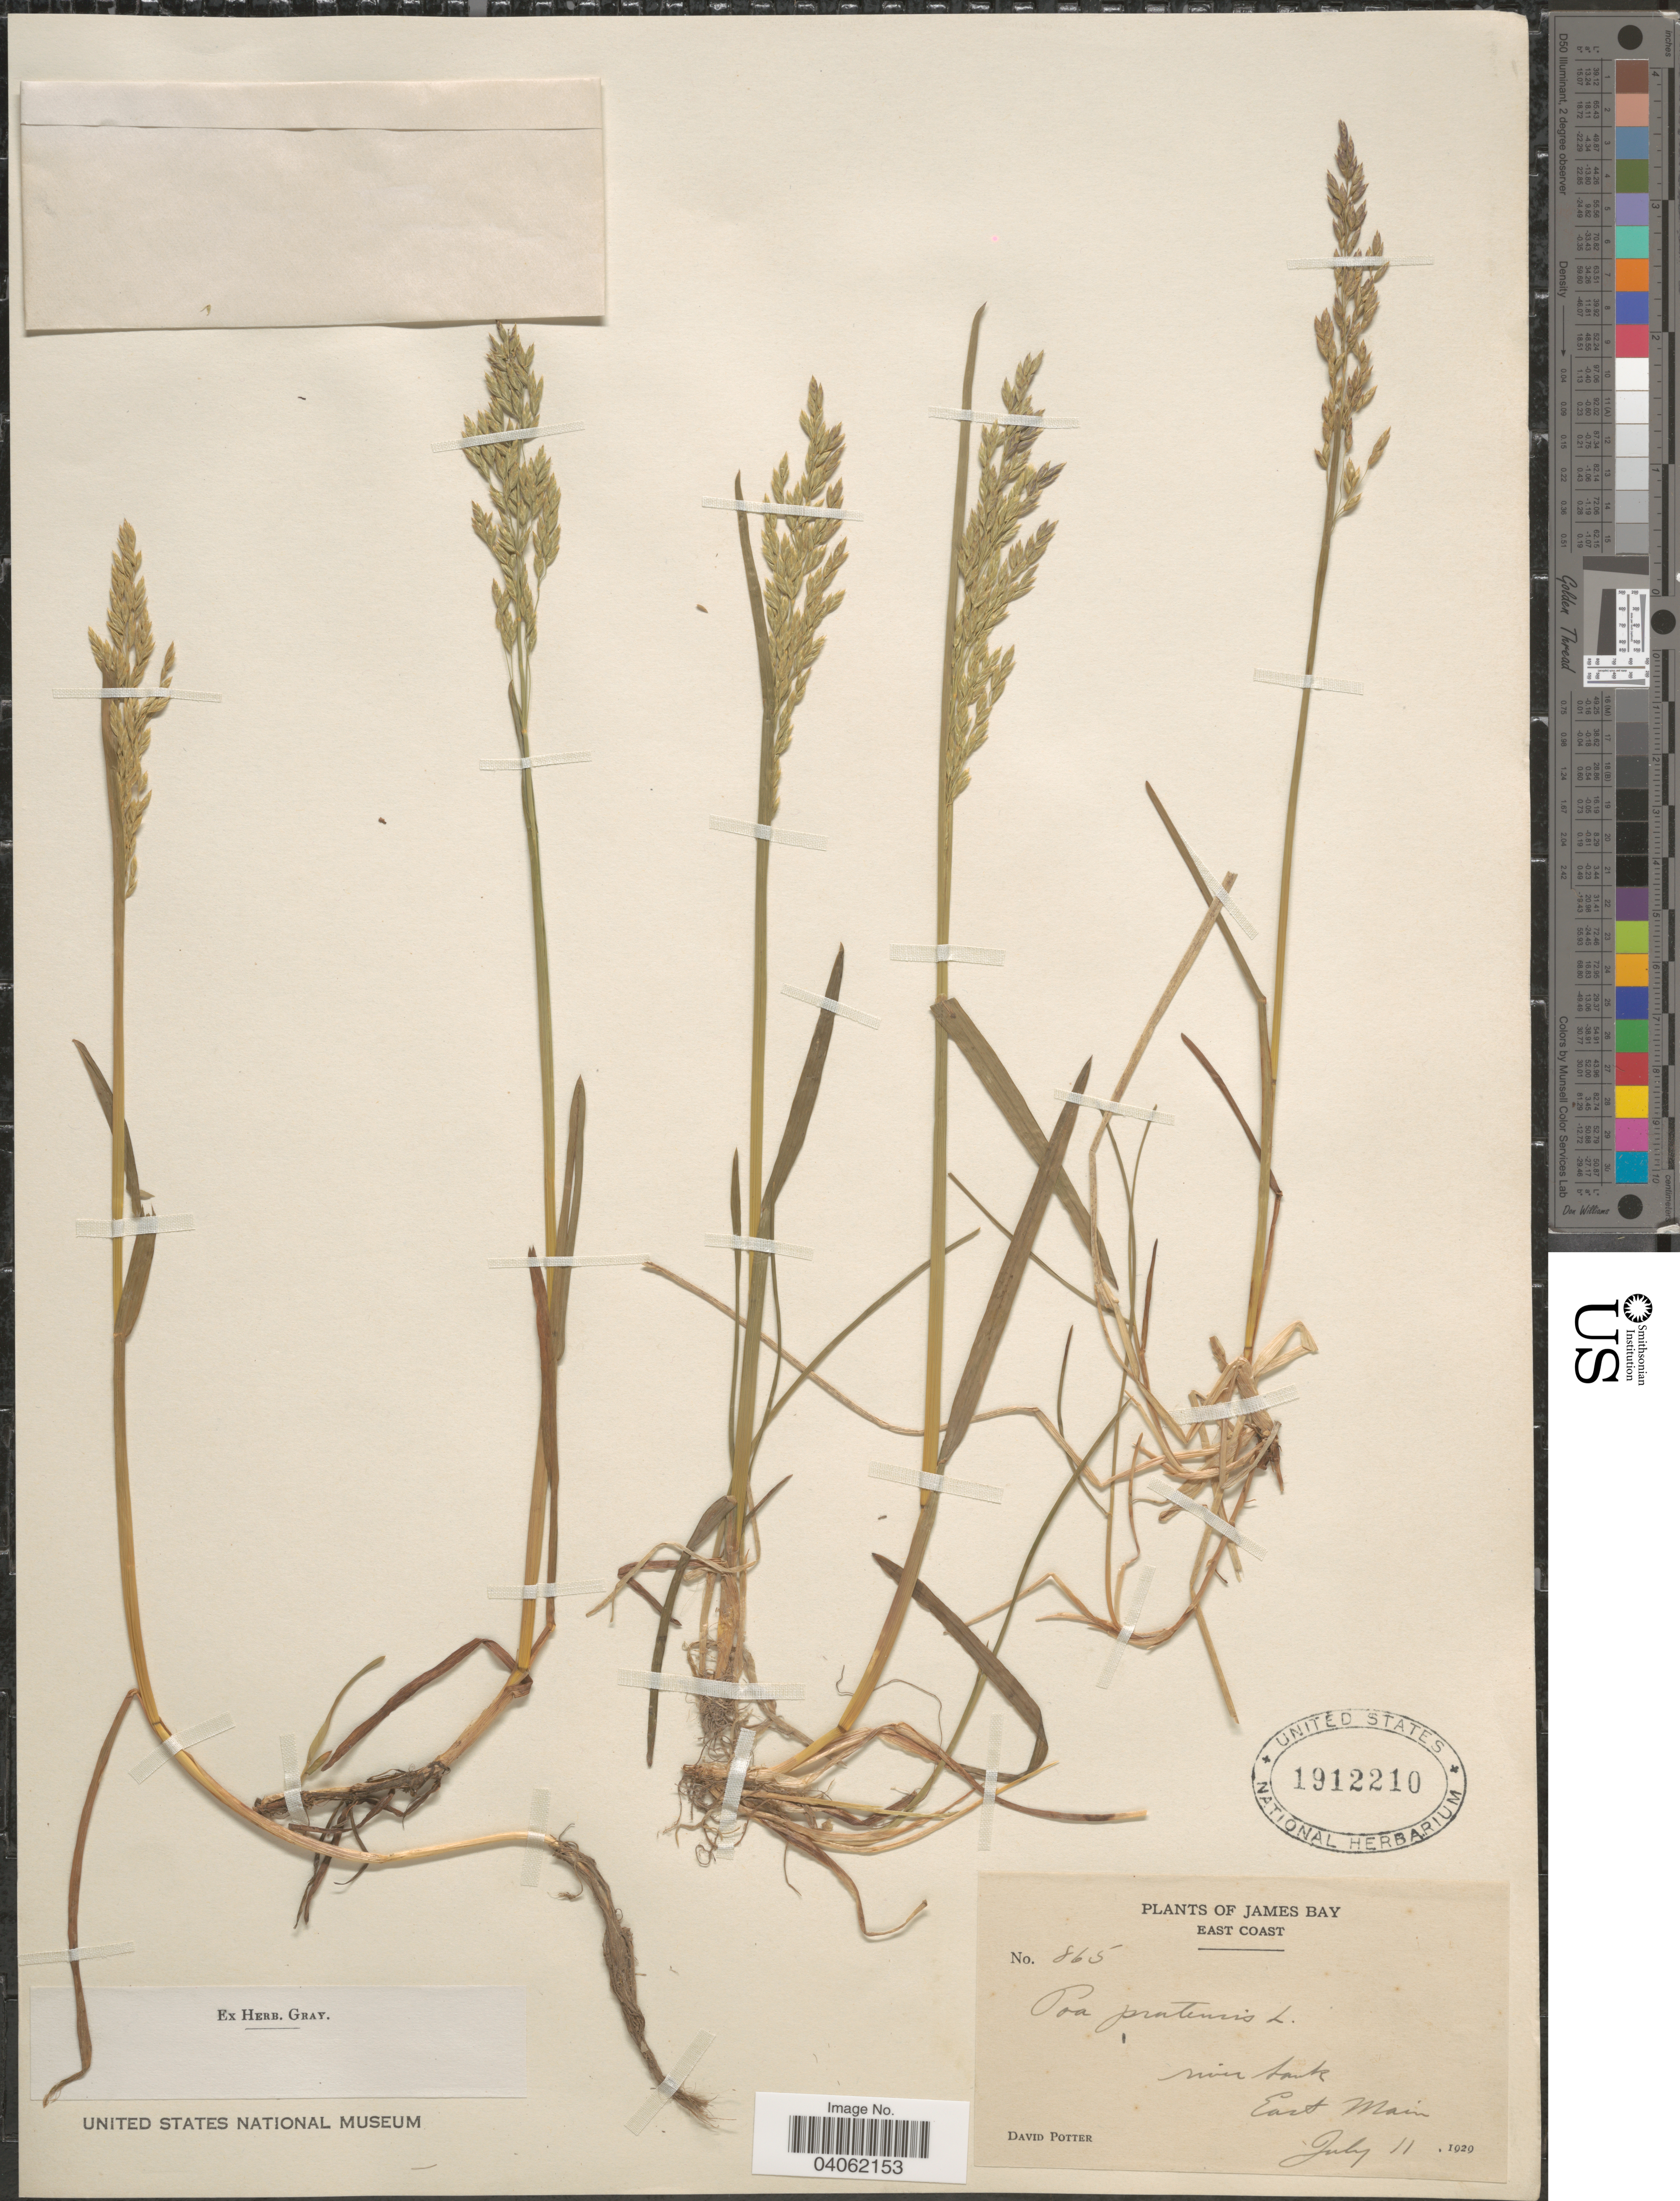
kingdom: Plantae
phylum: Tracheophyta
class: Liliopsida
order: Poales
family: Poaceae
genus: Poa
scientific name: Poa pratensis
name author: L.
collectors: D. Potter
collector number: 865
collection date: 1929-07-11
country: Canada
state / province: Quebec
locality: James Bay. East Coast. River bank. East Main.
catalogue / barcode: US 1912210